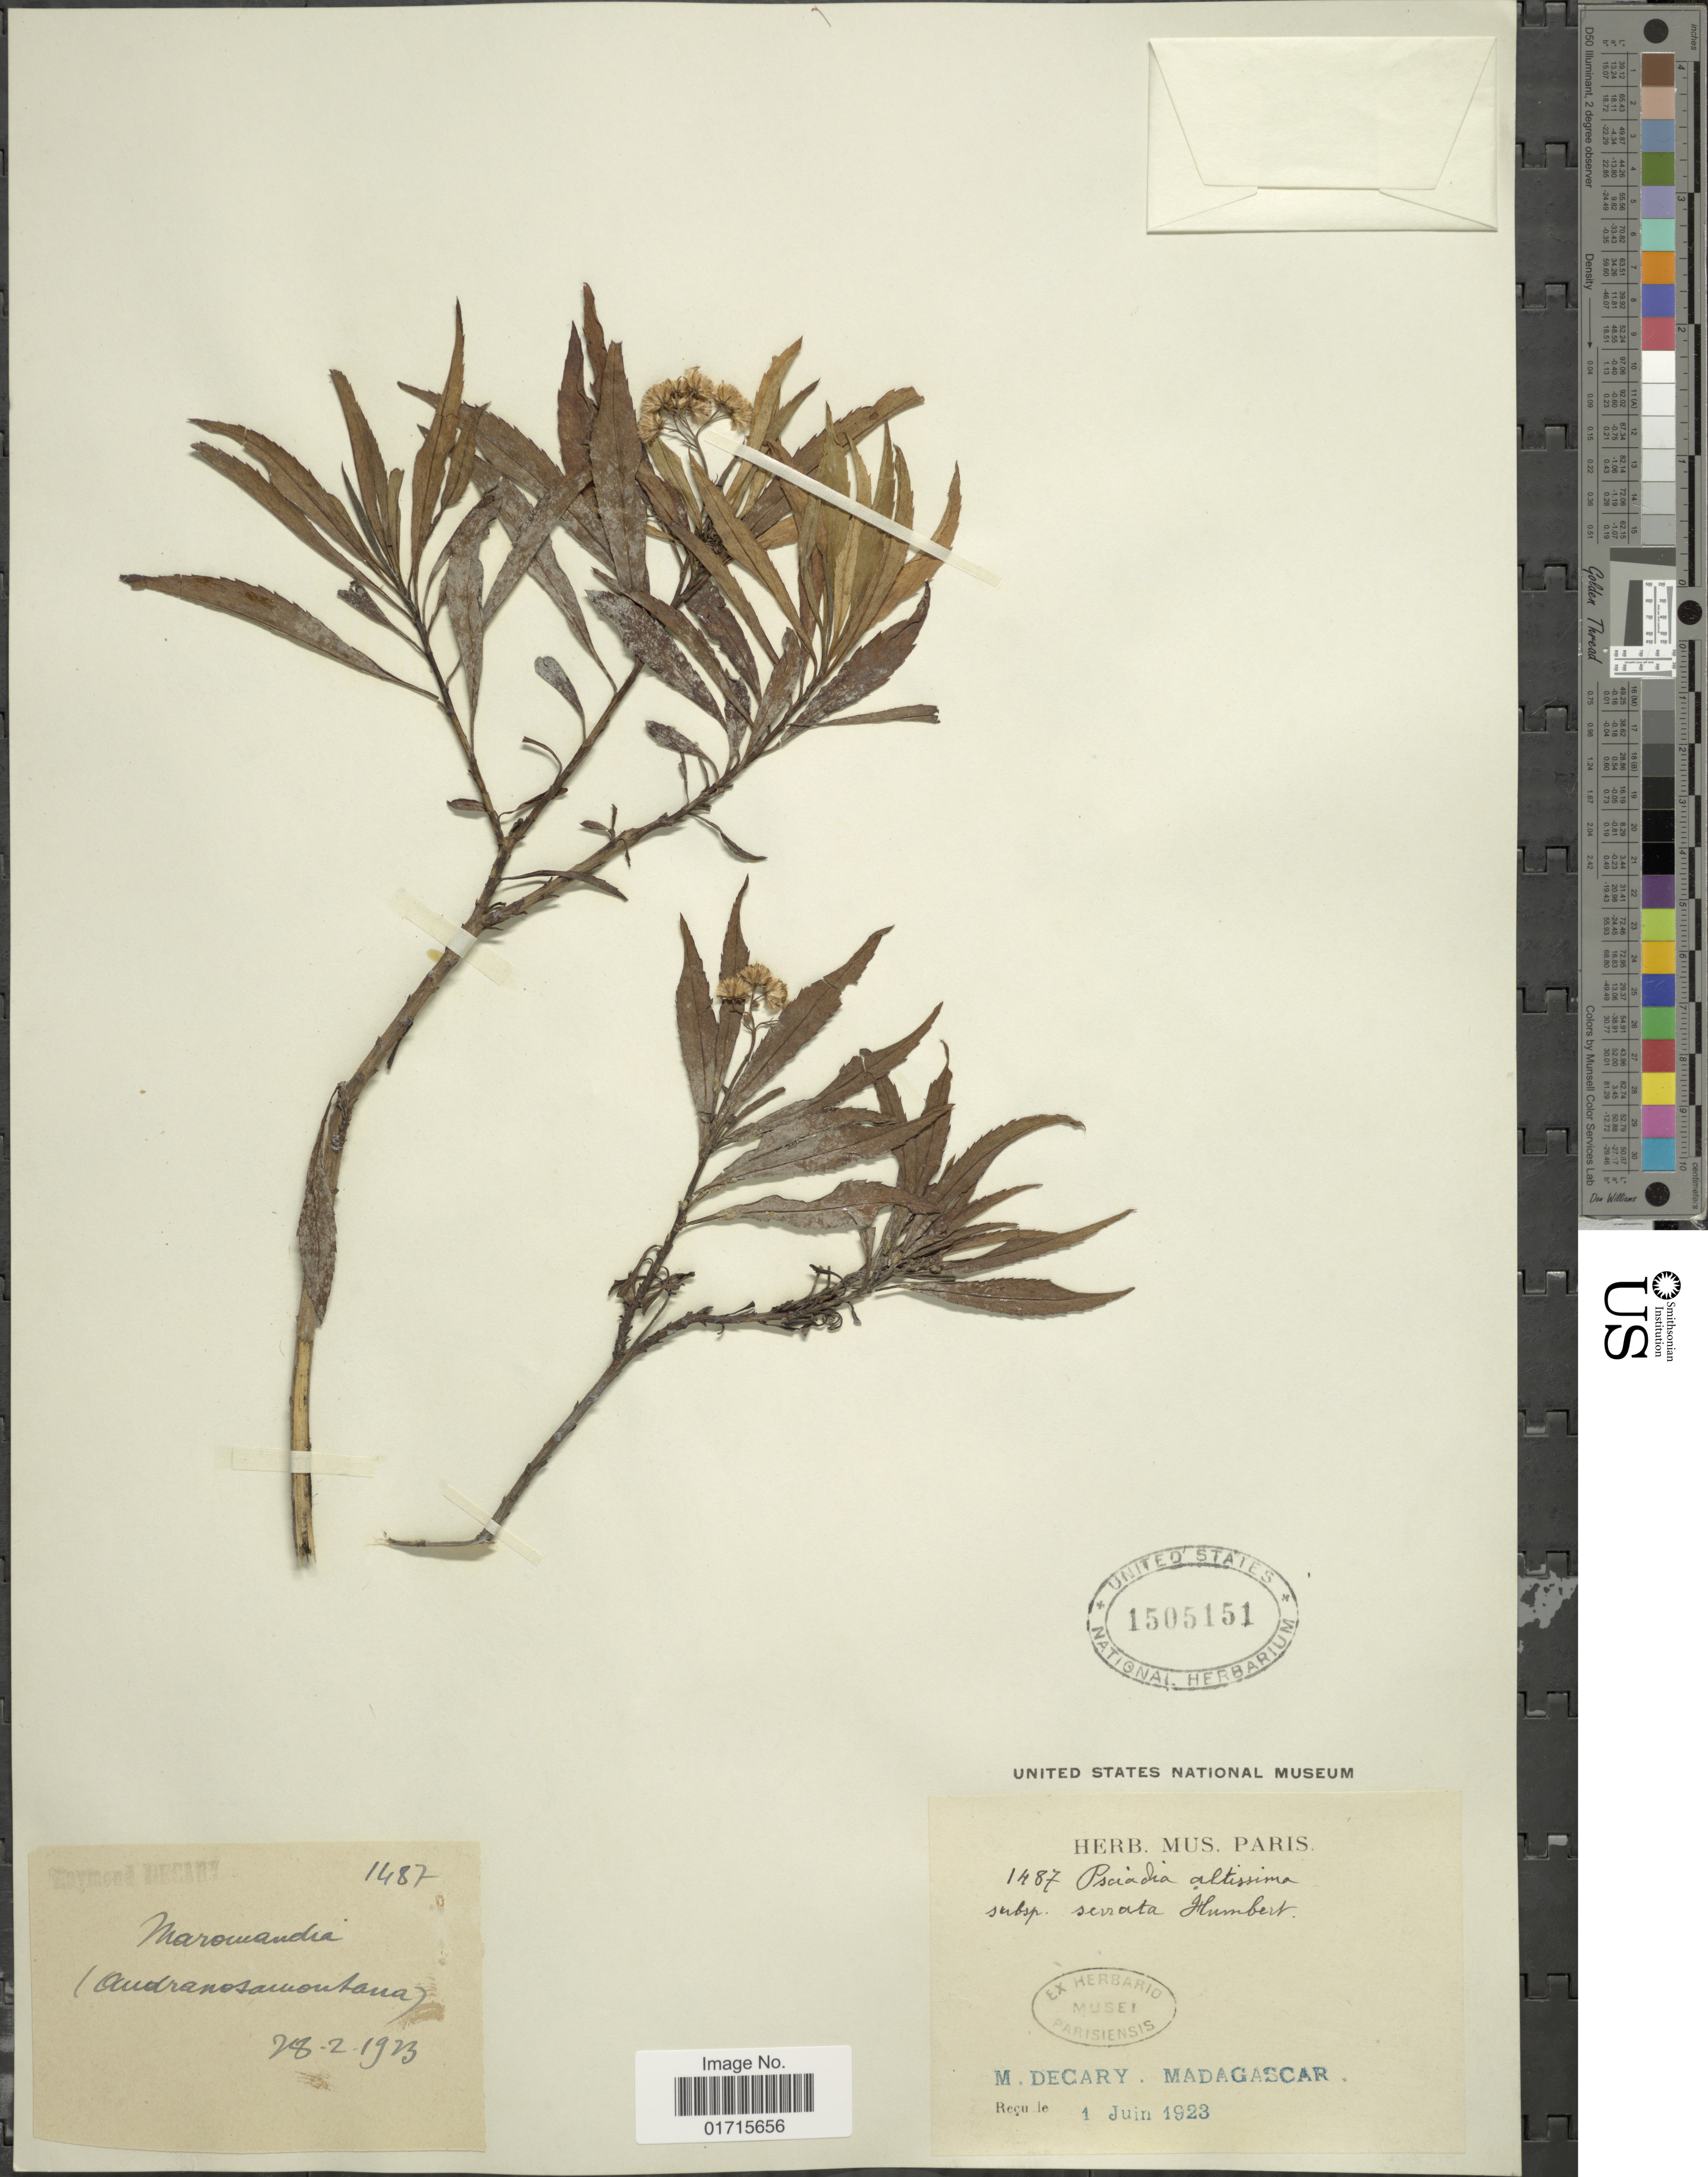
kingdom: Plantae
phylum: Tracheophyta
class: Magnoliopsida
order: Asterales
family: Asteraceae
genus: Psiadia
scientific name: Psiadia altissima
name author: Benth.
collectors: R. Decary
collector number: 1487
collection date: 1923-06-01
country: Madagascar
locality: Madagascar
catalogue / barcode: US 1505151